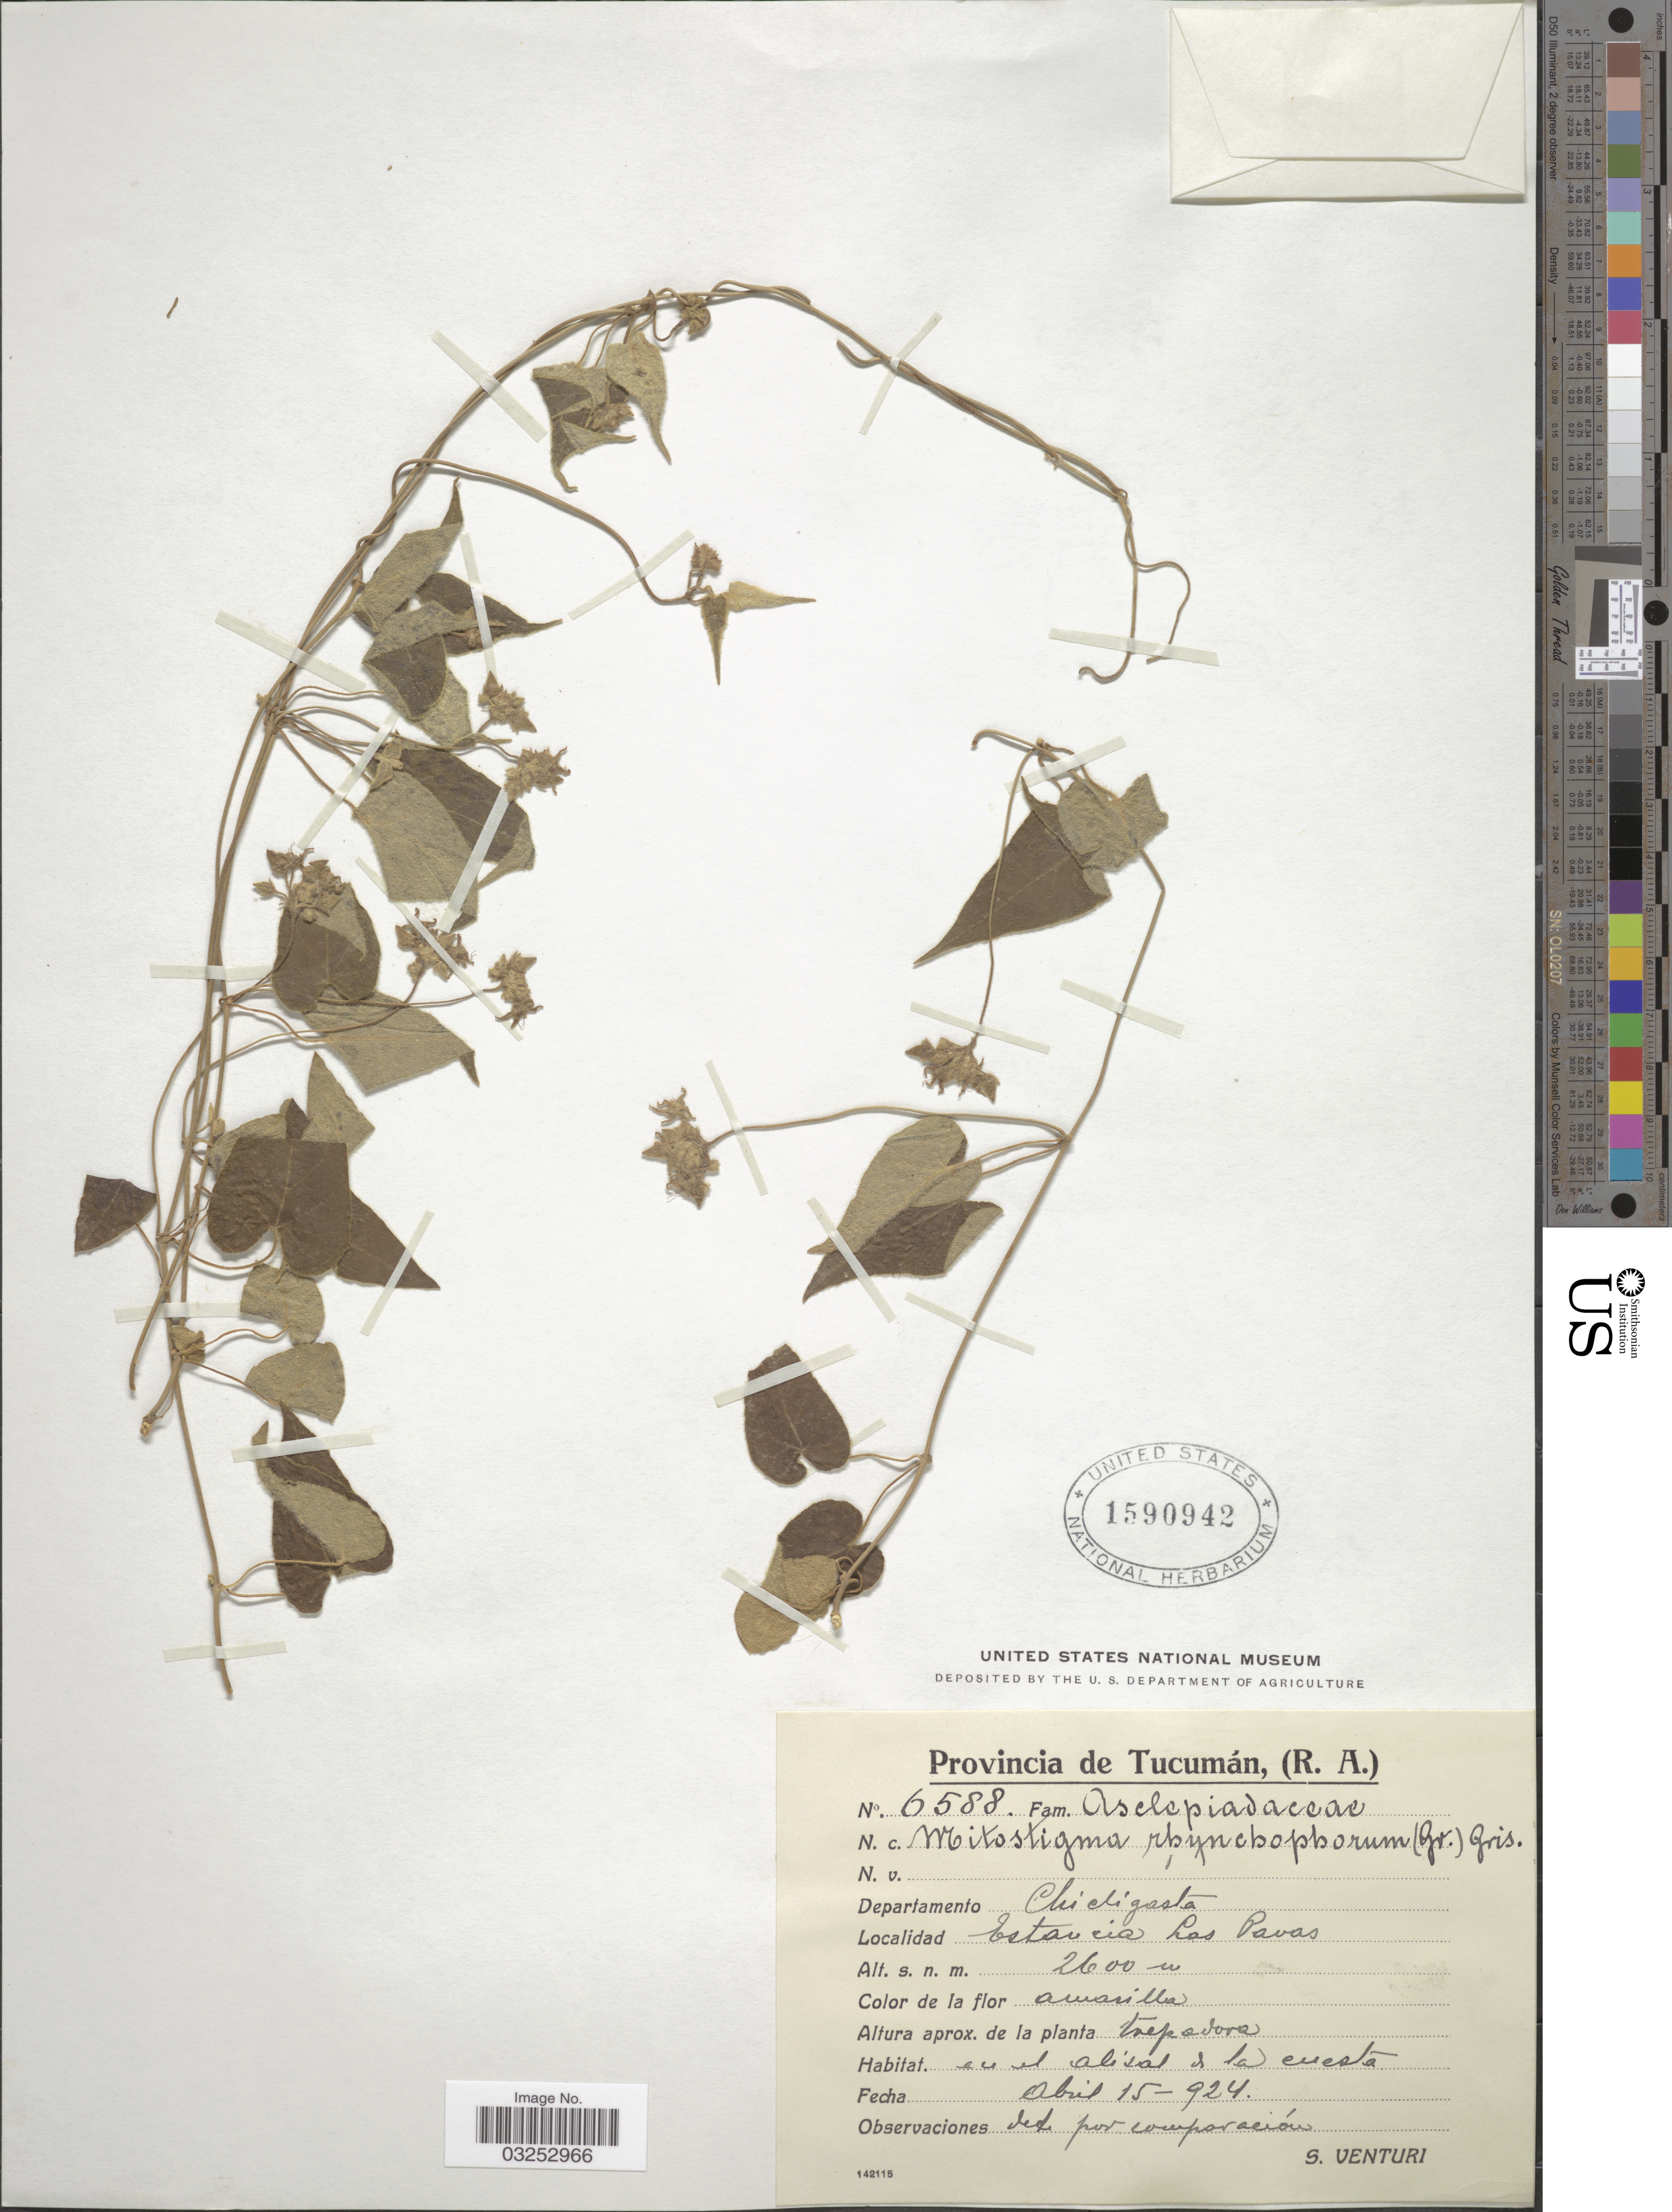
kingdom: Plantae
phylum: Tracheophyta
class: Magnoliopsida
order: Gentianales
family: Apocynaceae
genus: Mitostigma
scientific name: Mitostigma rhynchophorum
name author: Griseb.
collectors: S. Venturi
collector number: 6588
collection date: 1924-04-15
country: Argentina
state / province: Tucuman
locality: Provincia de Tucumán, (R.A.) Departamento Chicligasta, Estancia Las Pavas.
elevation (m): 2600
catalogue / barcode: US 1590942